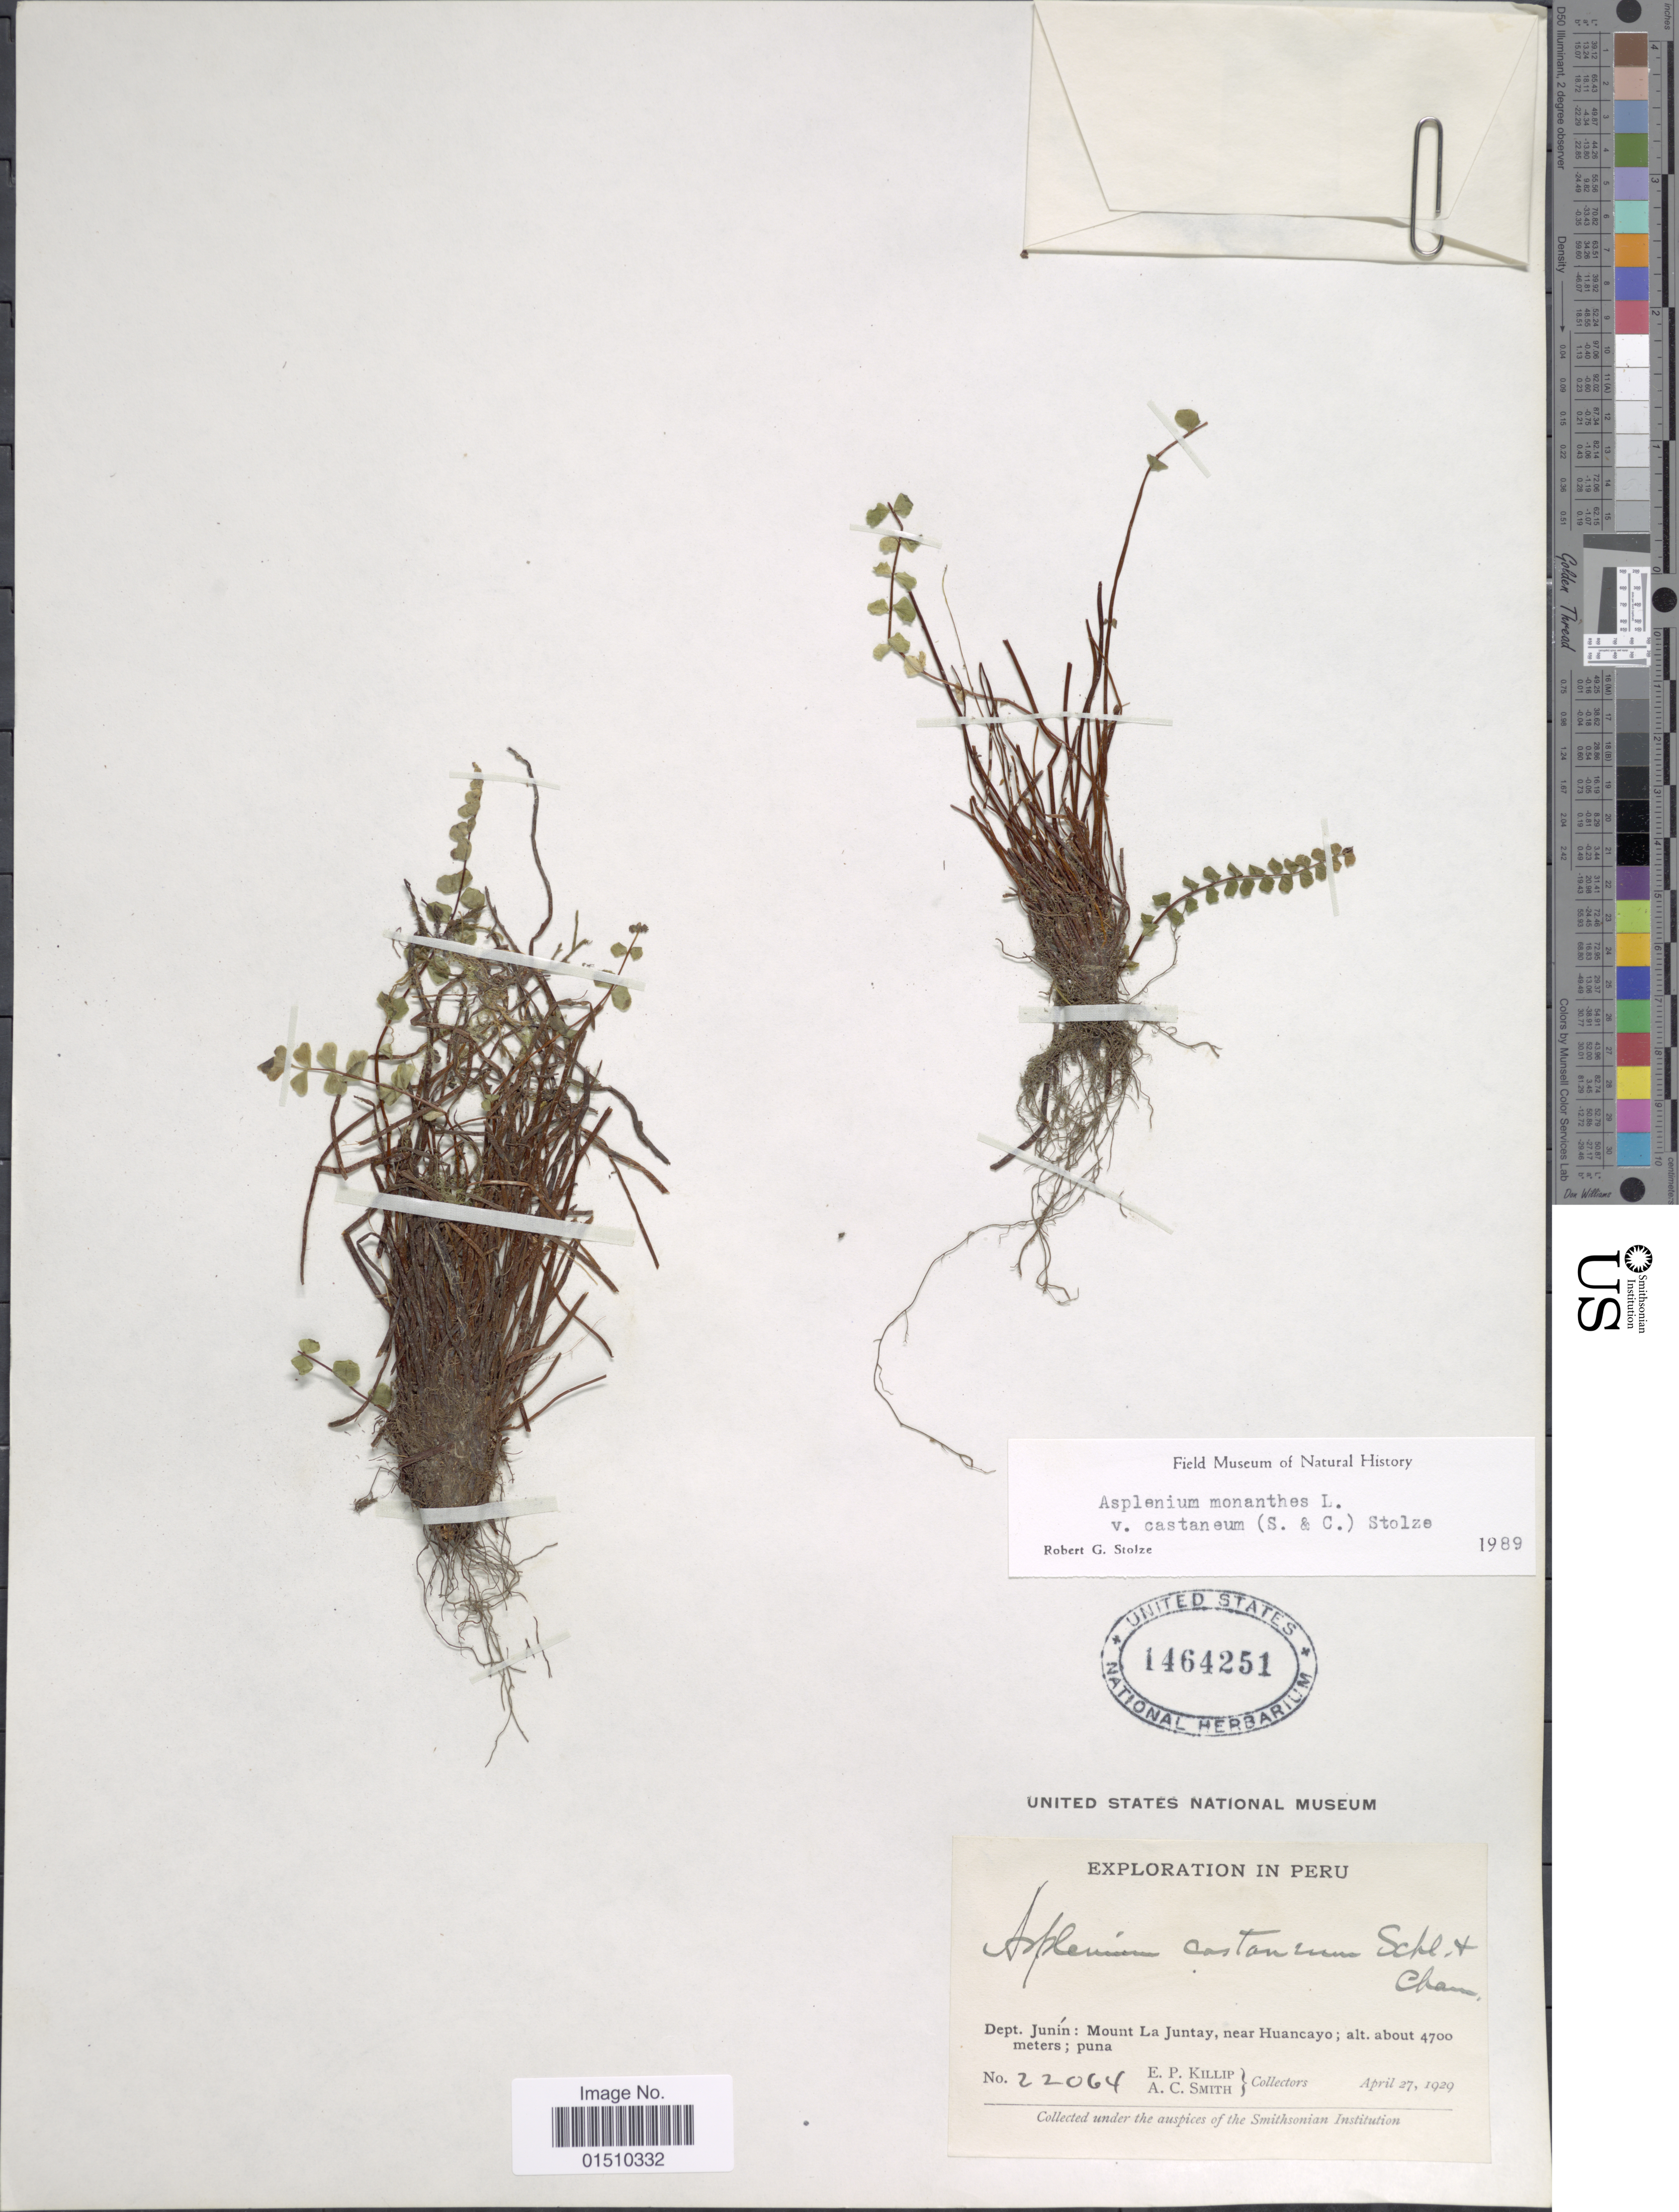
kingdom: Plantae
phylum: Tracheophyta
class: Polypodiopsida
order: Polypodiales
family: Aspleniaceae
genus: Asplenium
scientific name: Asplenium castaneum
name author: Schltdl. & Cham.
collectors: E. P. Killip & A. C. Smith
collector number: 22064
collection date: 1929-04-27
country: Peru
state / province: Junín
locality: Peru, Dept. Junín: Mount La Juntay, near Huanucayo. Puna.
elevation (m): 4700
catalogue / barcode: US 1464251